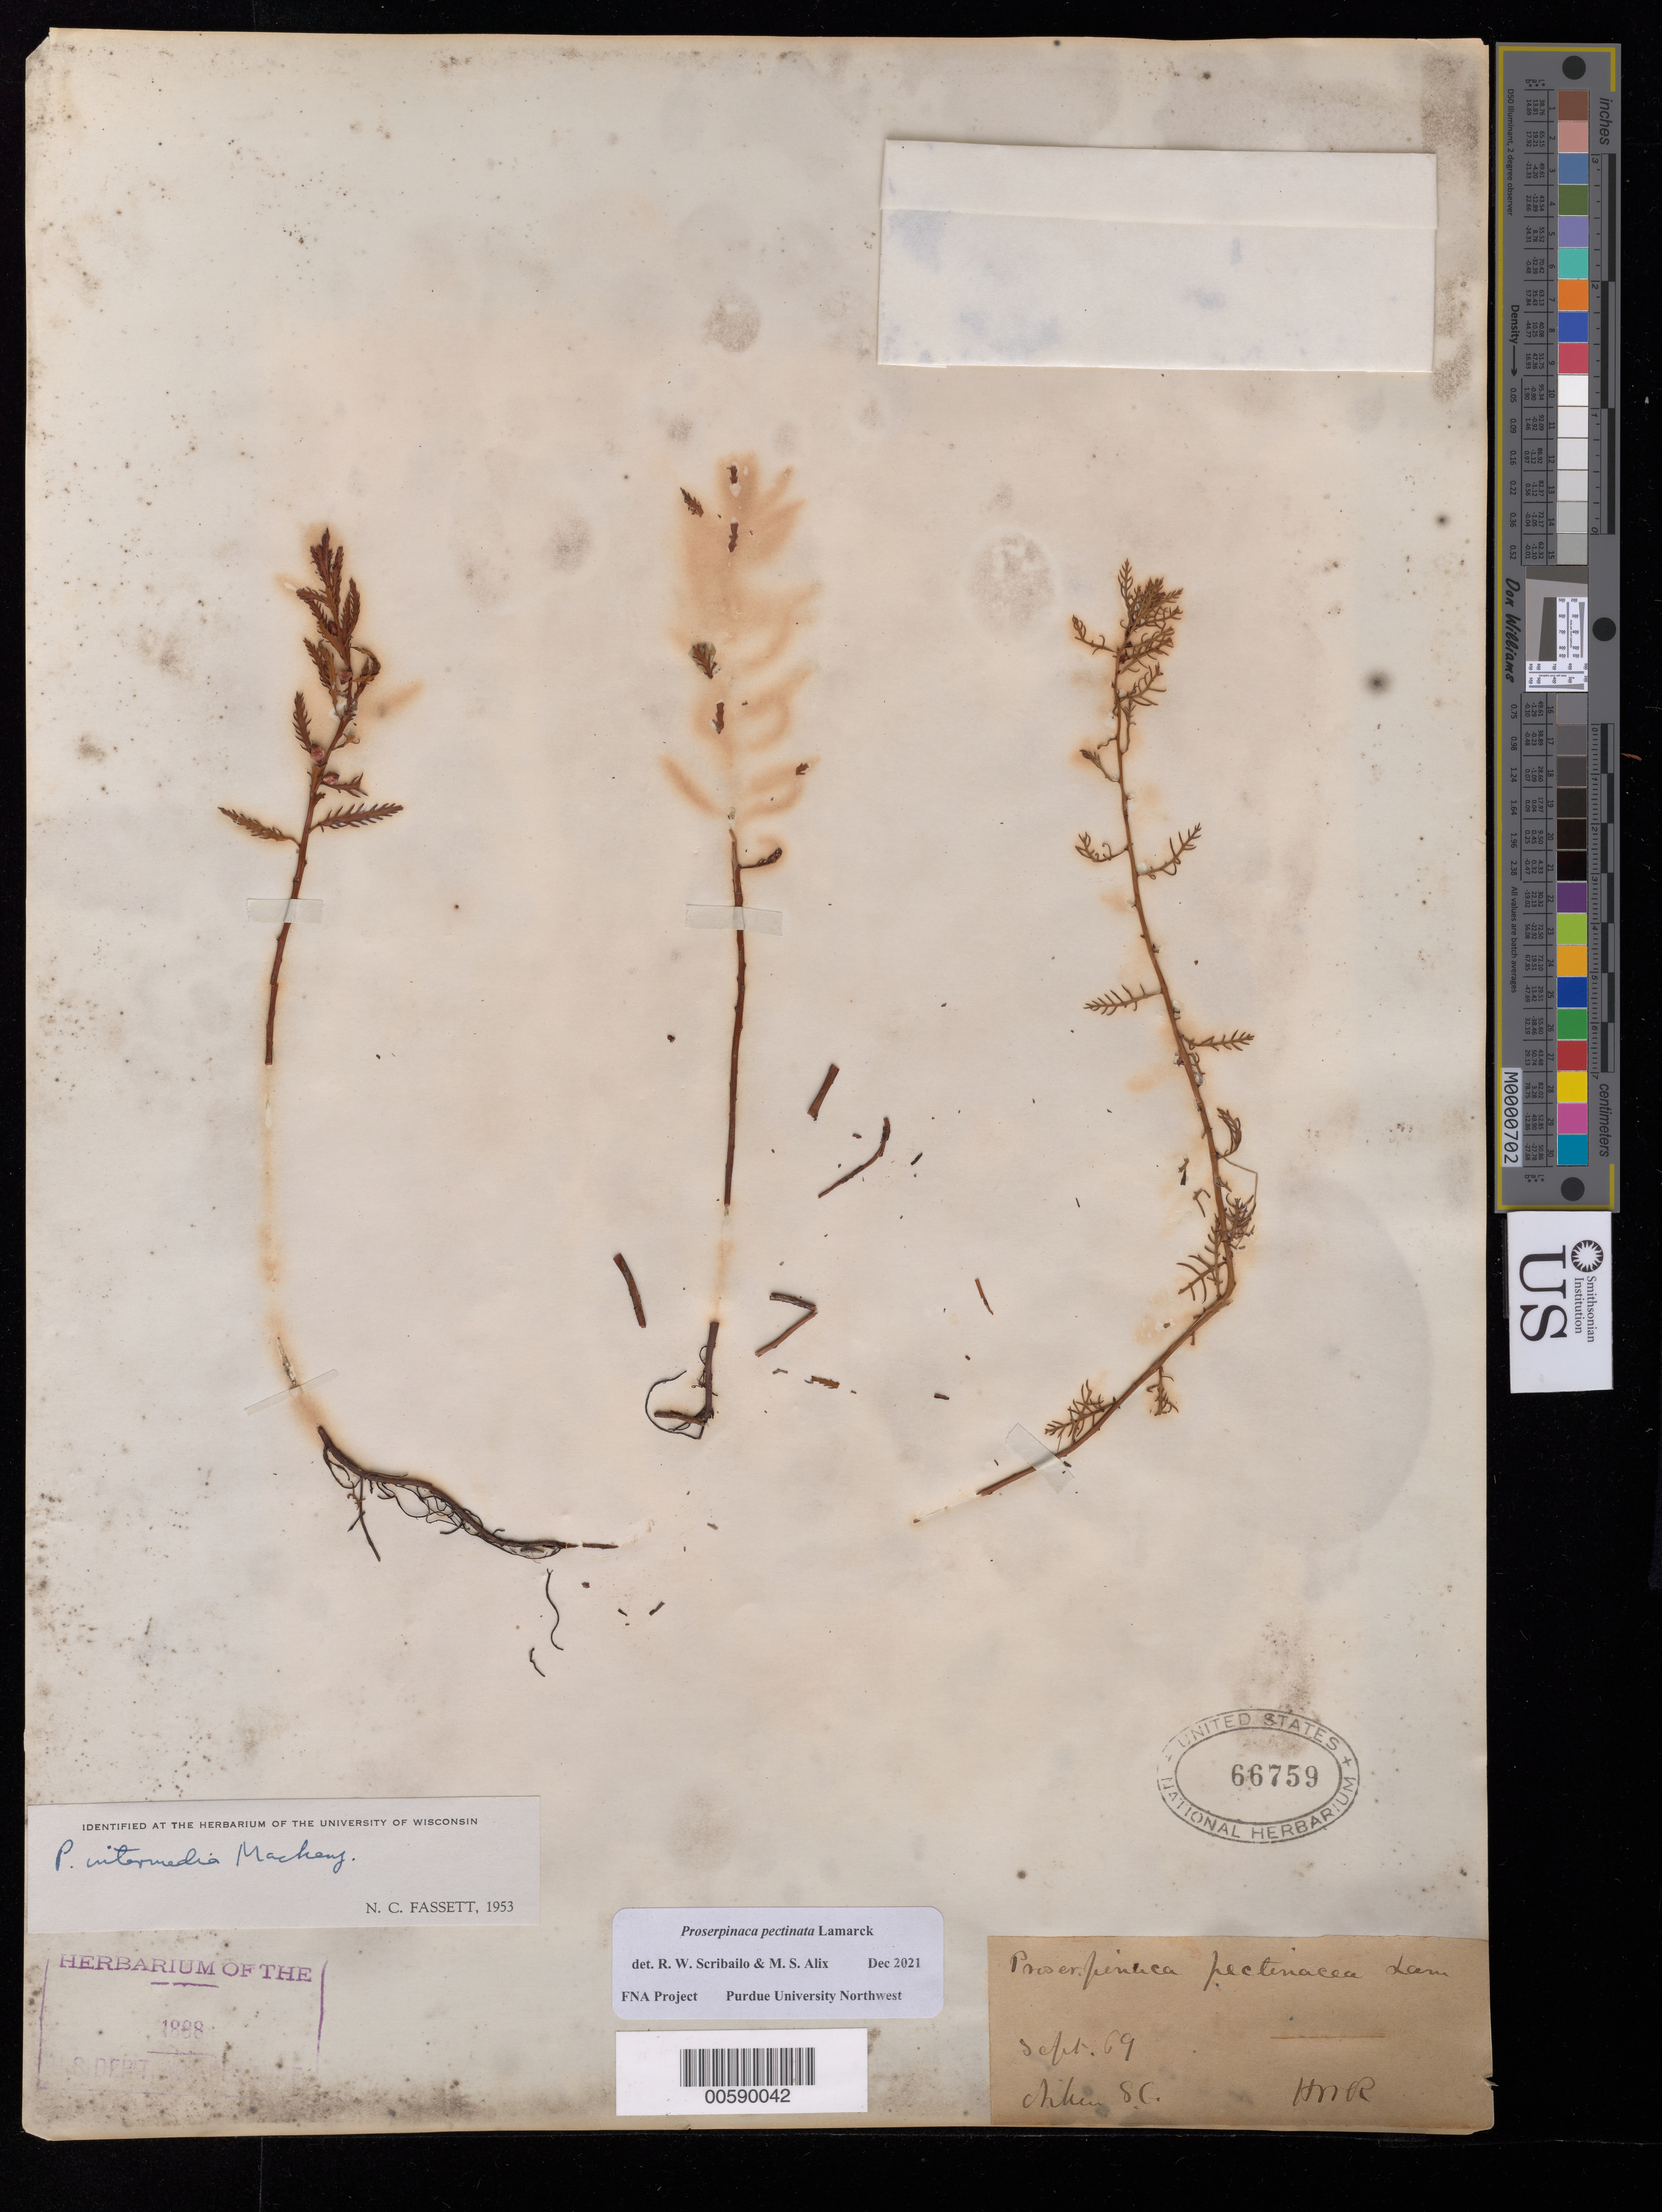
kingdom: Plantae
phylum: Tracheophyta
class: Magnoliopsida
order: Saxifragales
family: Haloragaceae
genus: Proserpinaca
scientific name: Proserpinaca pectinata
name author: Lam.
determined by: Scribailo, R. W.; Alix, M. S.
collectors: H. Raup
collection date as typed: Sep 1869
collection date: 1869-09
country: United States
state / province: South Carolina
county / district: Aiken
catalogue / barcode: US 66759